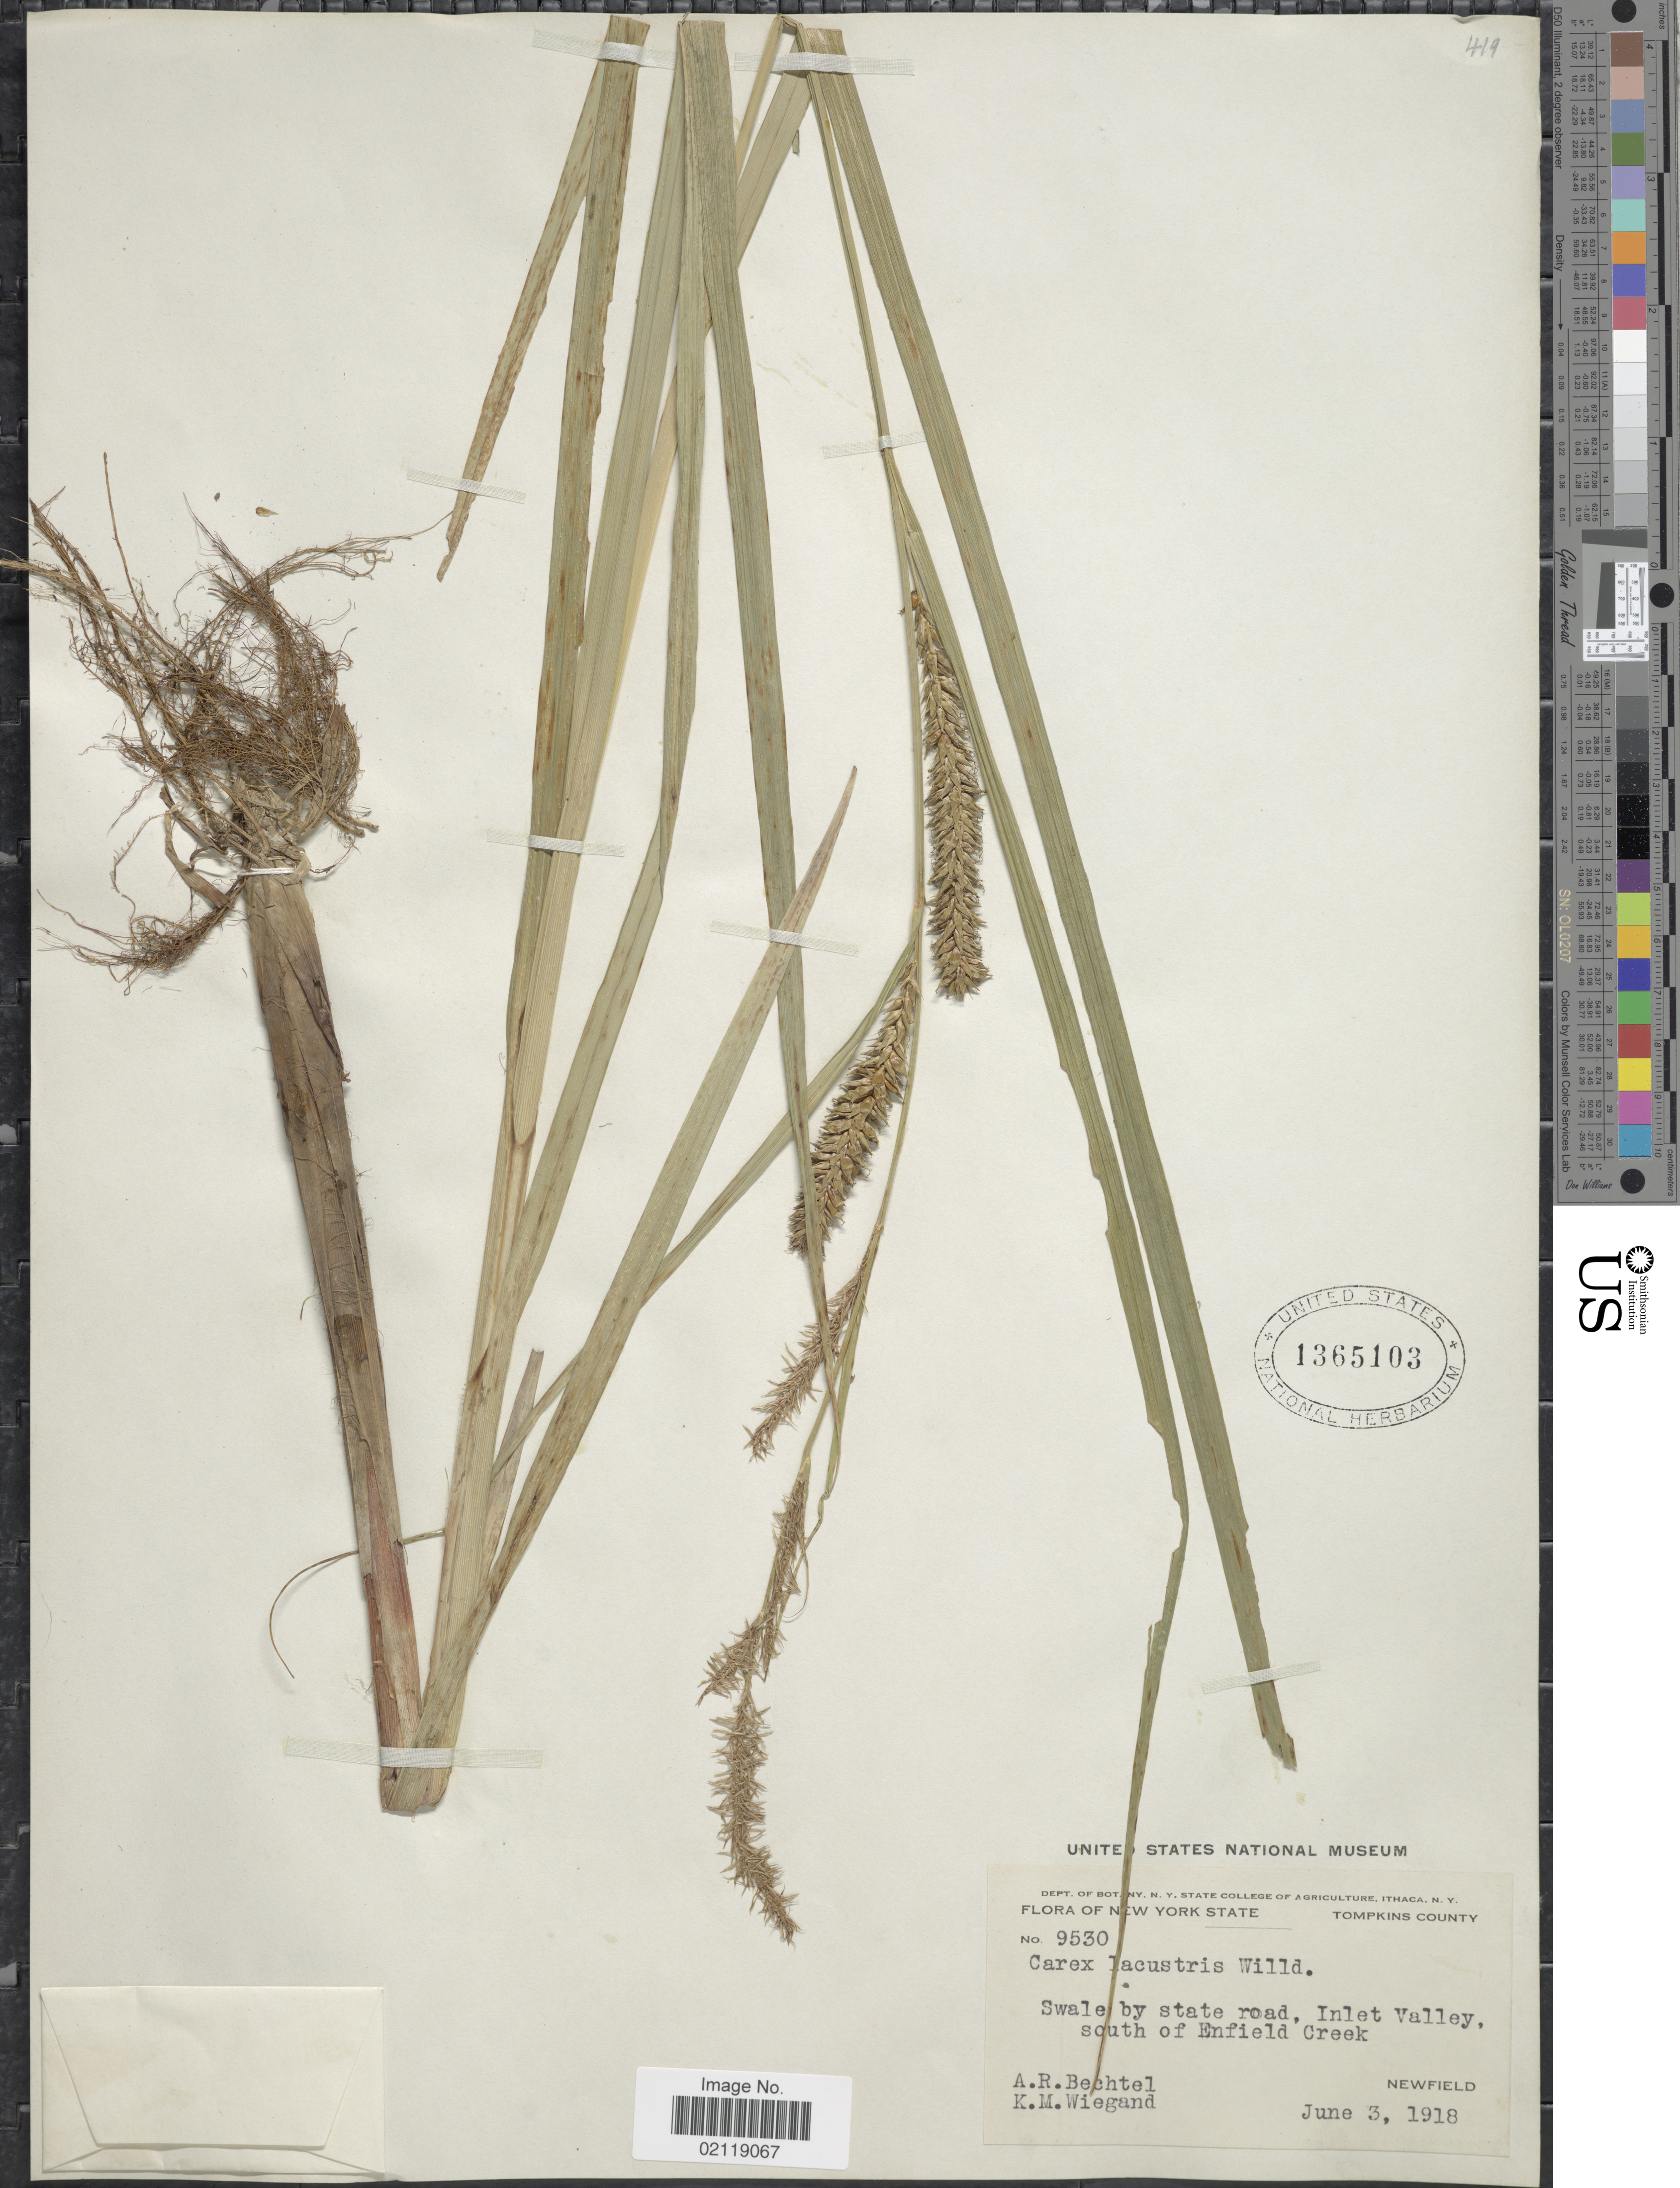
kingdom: Plantae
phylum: Tracheophyta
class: Liliopsida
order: Poales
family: Cyperaceae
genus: Carex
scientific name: Carex lacustris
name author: Willd.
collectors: A. Bechtel & K. M. Wiegand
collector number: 9530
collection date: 1918-06-03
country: United States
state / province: New York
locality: Tompkins County. Swale by state road, Inlet Valley, south of Enfield Creek. Newfield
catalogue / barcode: US 1365103